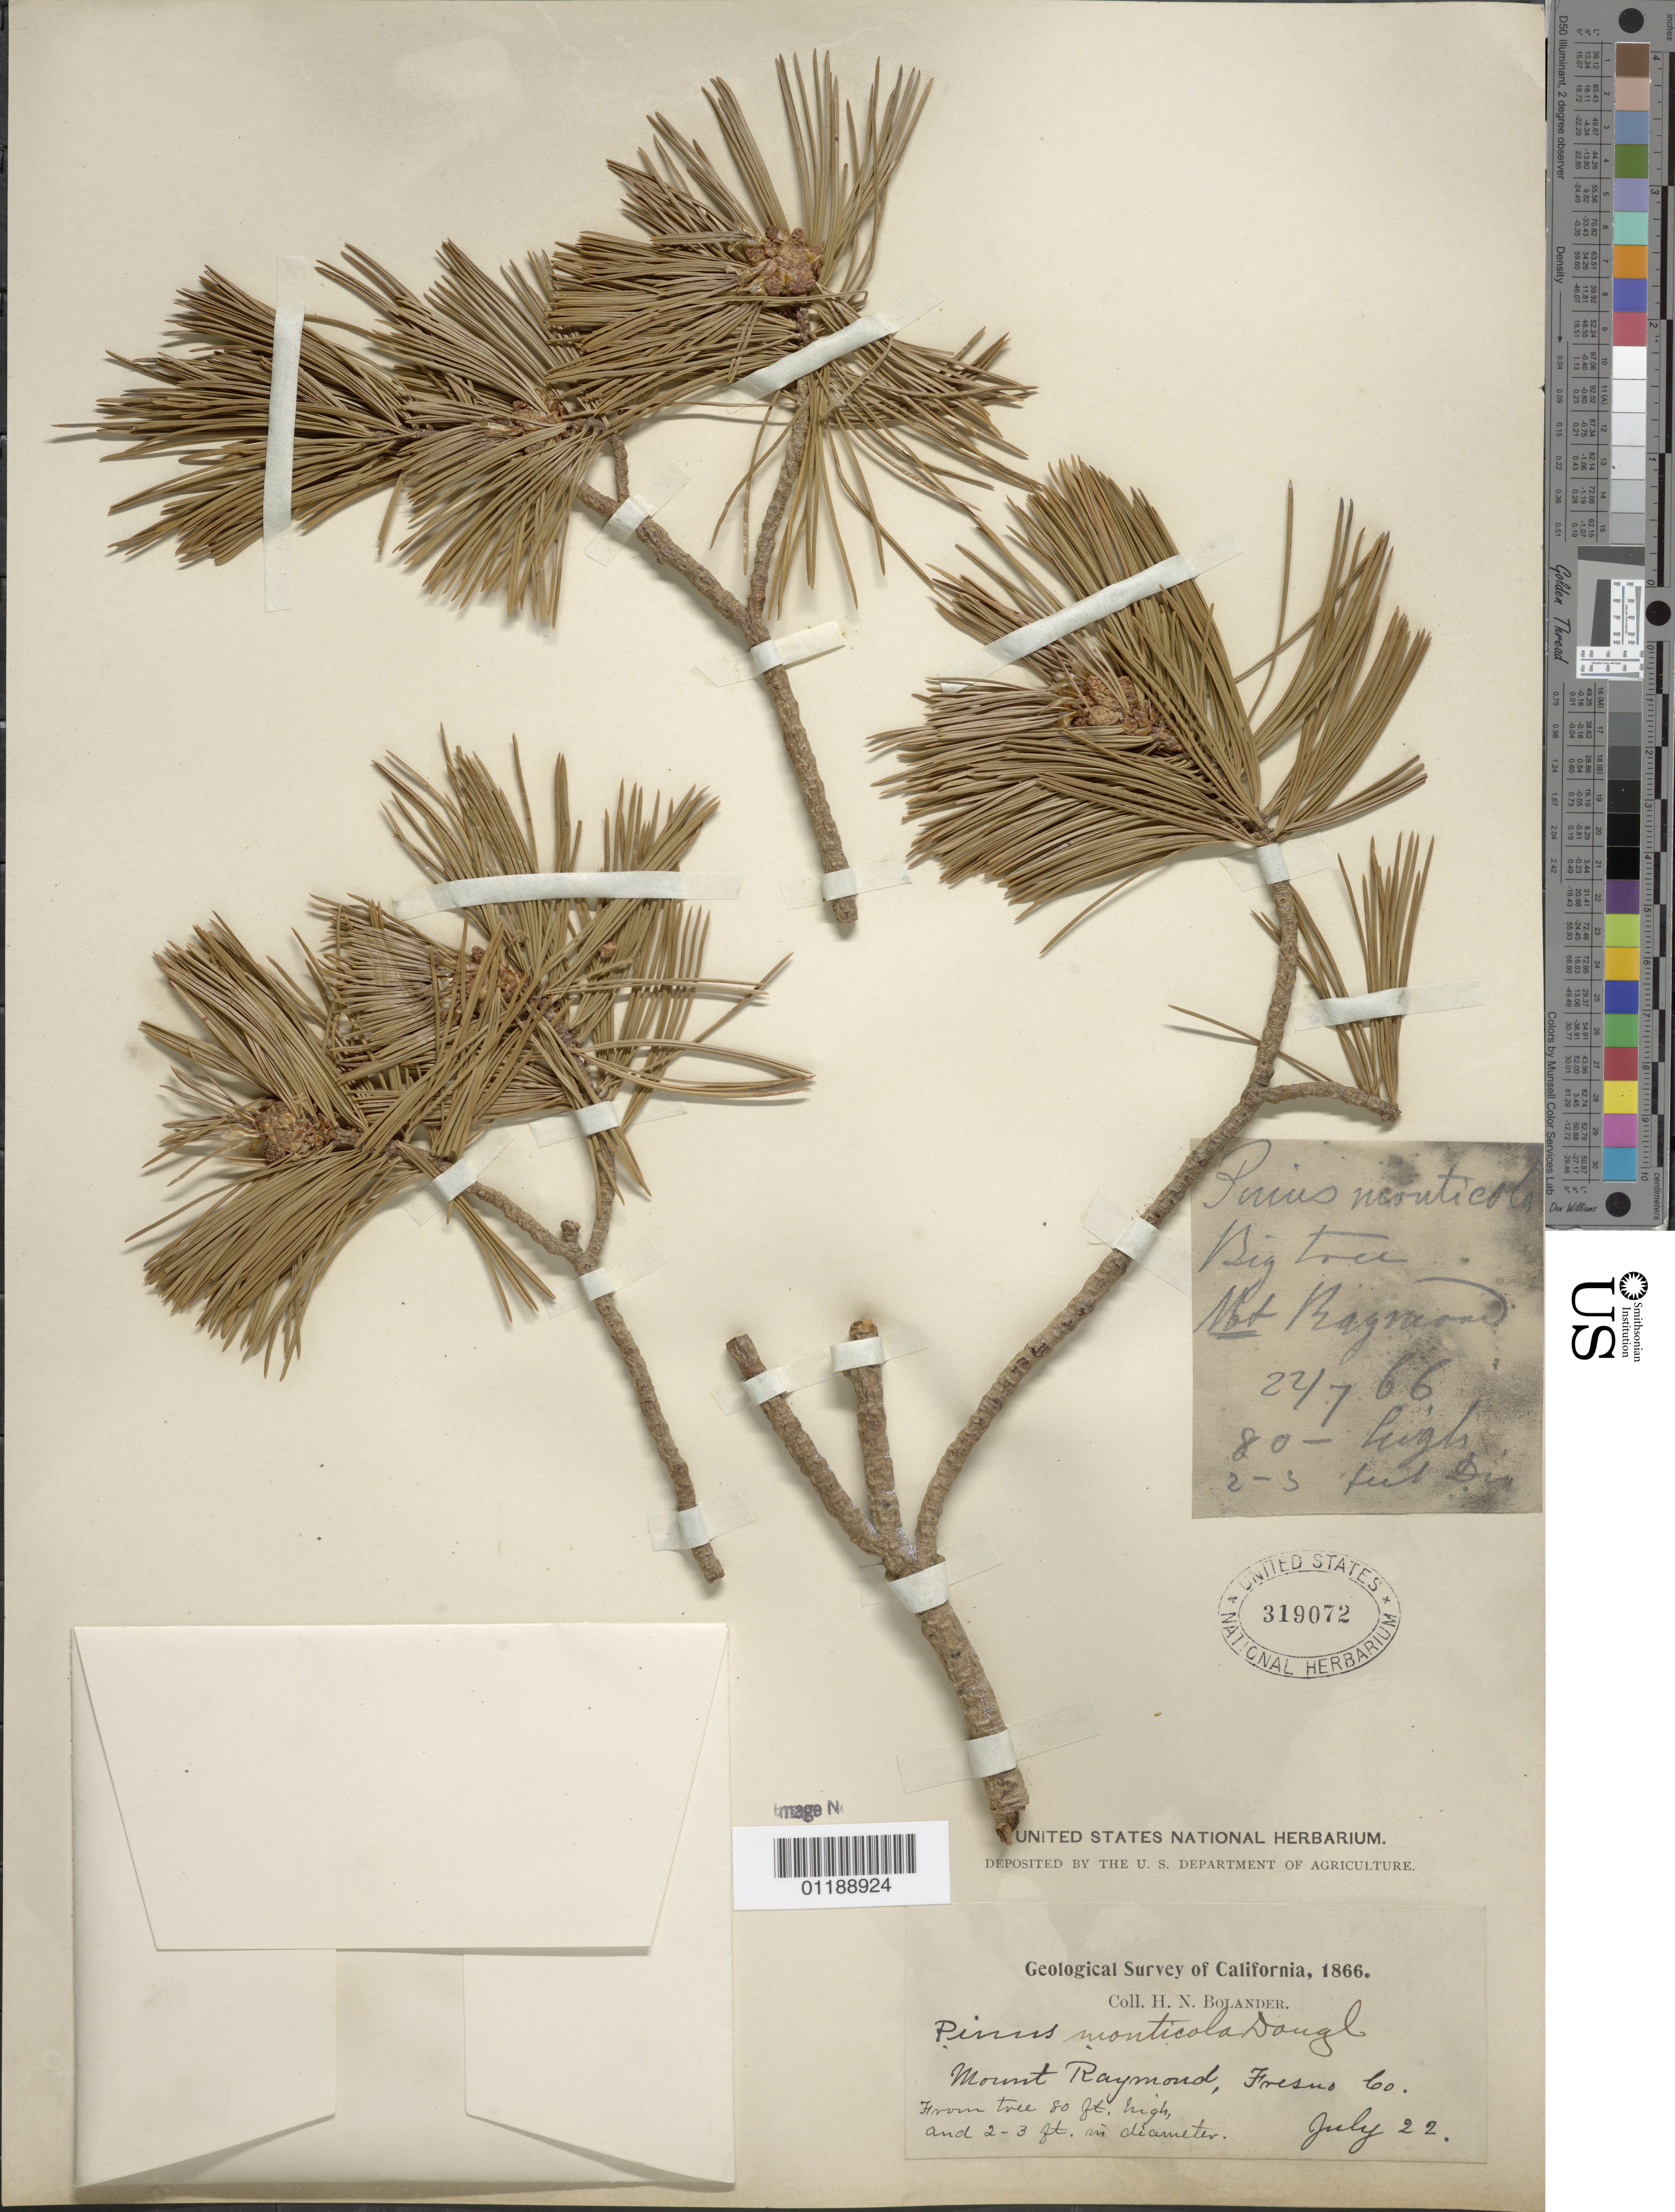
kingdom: Plantae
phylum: Tracheophyta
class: Pinopsida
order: Pinales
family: Pinaceae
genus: Pinus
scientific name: Pinus monticola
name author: Douglas ex D. Don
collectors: H. Bolander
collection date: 1866-07-22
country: United States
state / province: California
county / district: Fresno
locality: Mount Raymond.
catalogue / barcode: US 319072